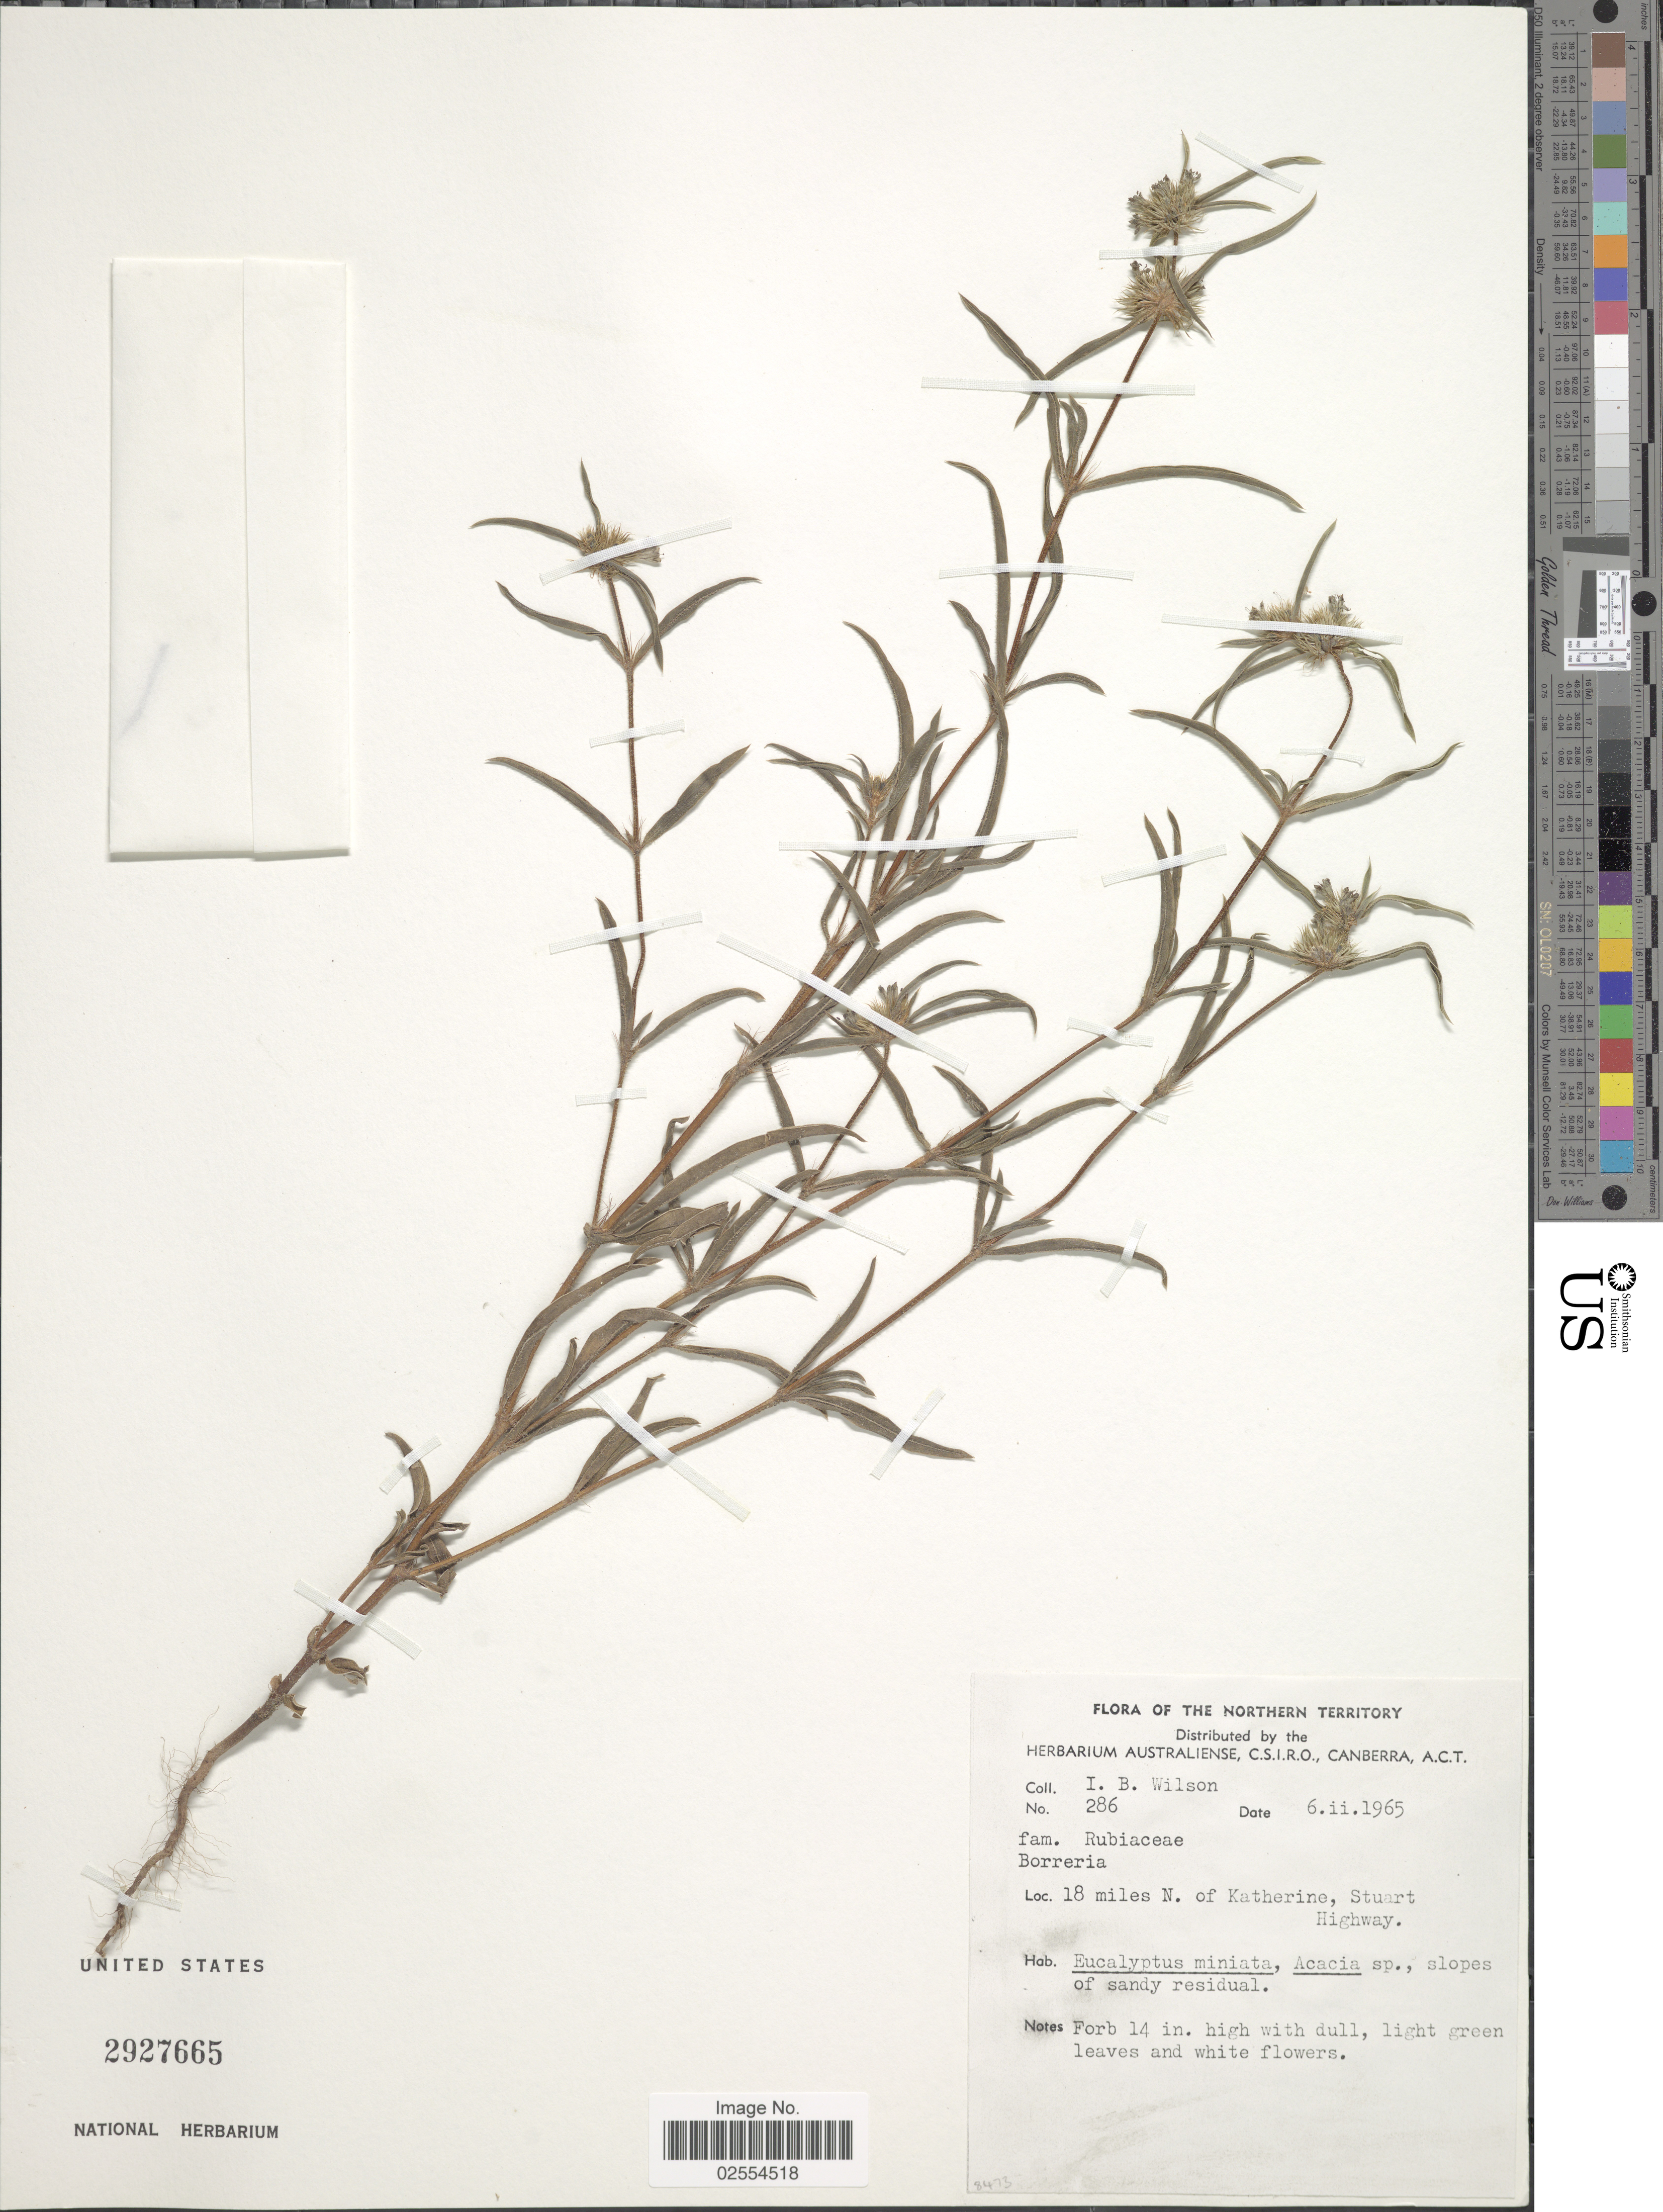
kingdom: Plantae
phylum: Tracheophyta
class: Magnoliopsida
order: Gentianales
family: Rubiaceae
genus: Spermacoce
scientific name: Spermacoce sp.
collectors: I. B. Wilson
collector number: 286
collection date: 1965-02-06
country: Australia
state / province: Northern Territory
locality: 18 miles N. of Katherine, Stuart Highway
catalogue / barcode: US 2927665